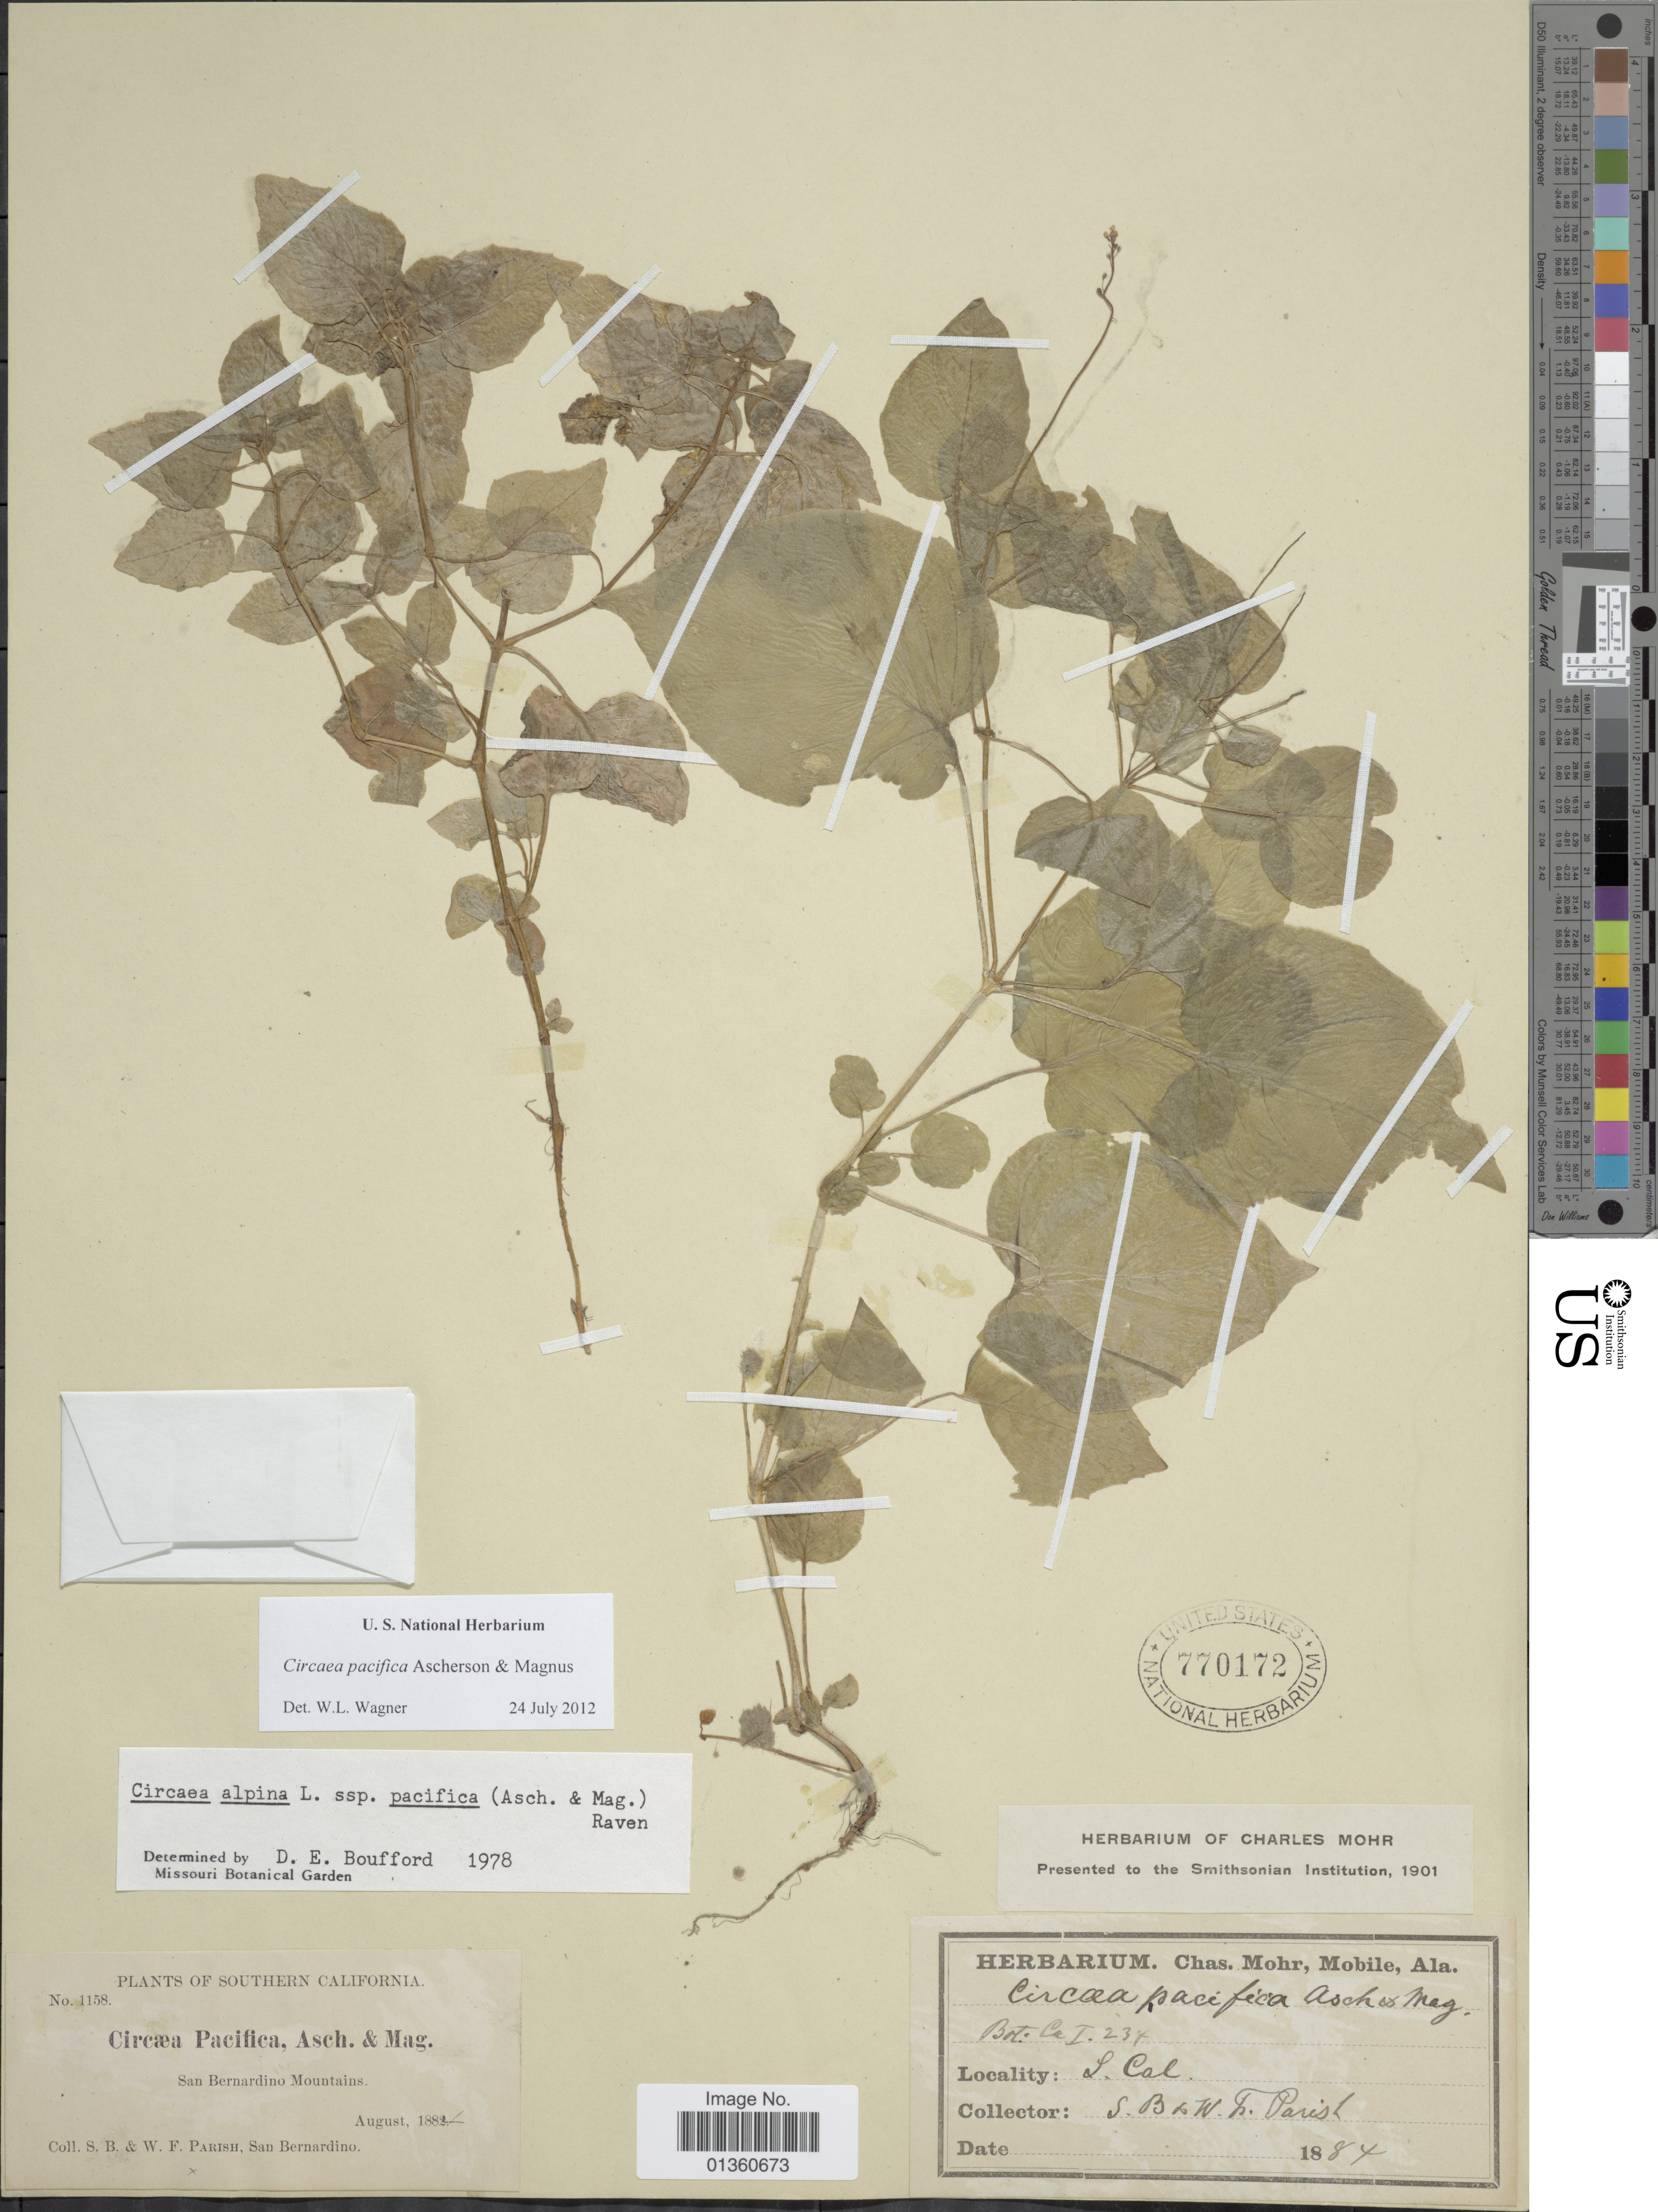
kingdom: Plantae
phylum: Tracheophyta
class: Magnoliopsida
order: Myrtales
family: Onagraceae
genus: Circaea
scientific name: Circaea pacifica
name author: Asch. & Magnus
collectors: S. B. Parish & W. F. Parish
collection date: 1884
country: United States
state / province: California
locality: S. Cal.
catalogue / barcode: US 770172